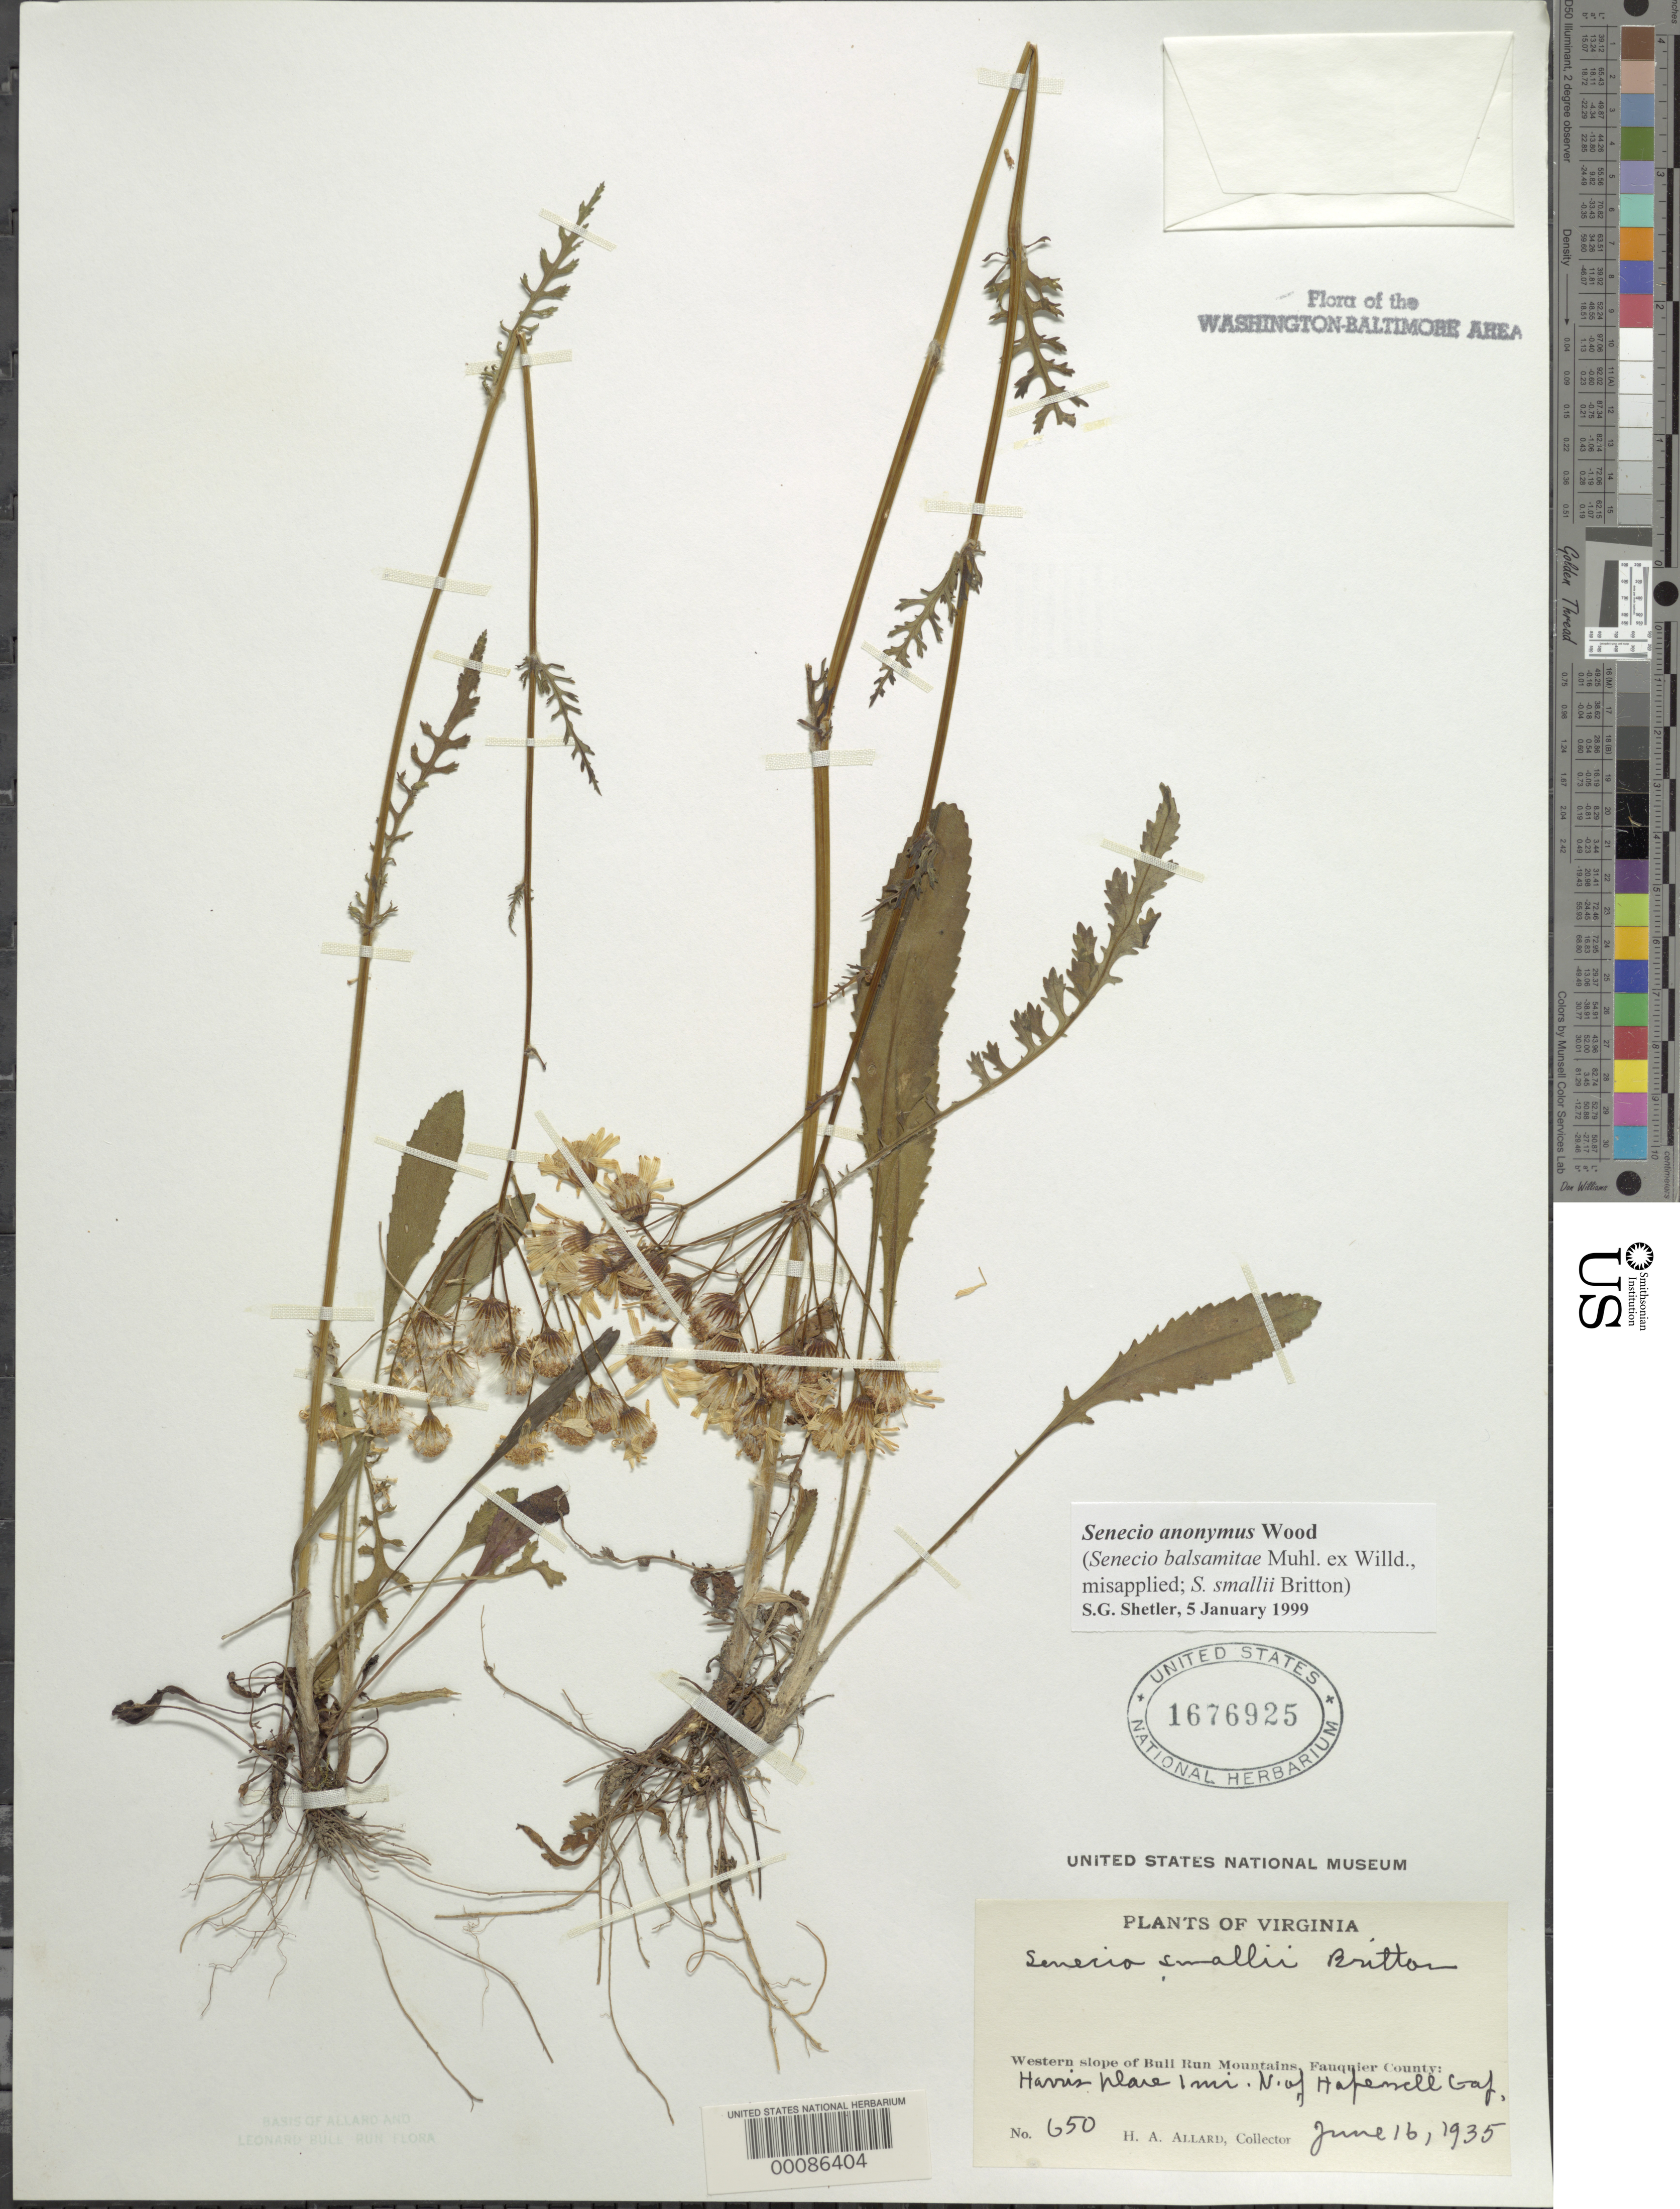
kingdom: Plantae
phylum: Tracheophyta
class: Magnoliopsida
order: Asterales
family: Asteraceae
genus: Packera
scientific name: Packera anonyma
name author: (Alph. Wood) W.A. Weber & Á. Löve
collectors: H. A. Allard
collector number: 650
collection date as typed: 16 Jun 1935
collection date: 1935-06-16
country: United States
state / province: Virginia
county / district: Fauquier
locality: Harris place north of Hopewell Gap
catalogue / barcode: US 1676925